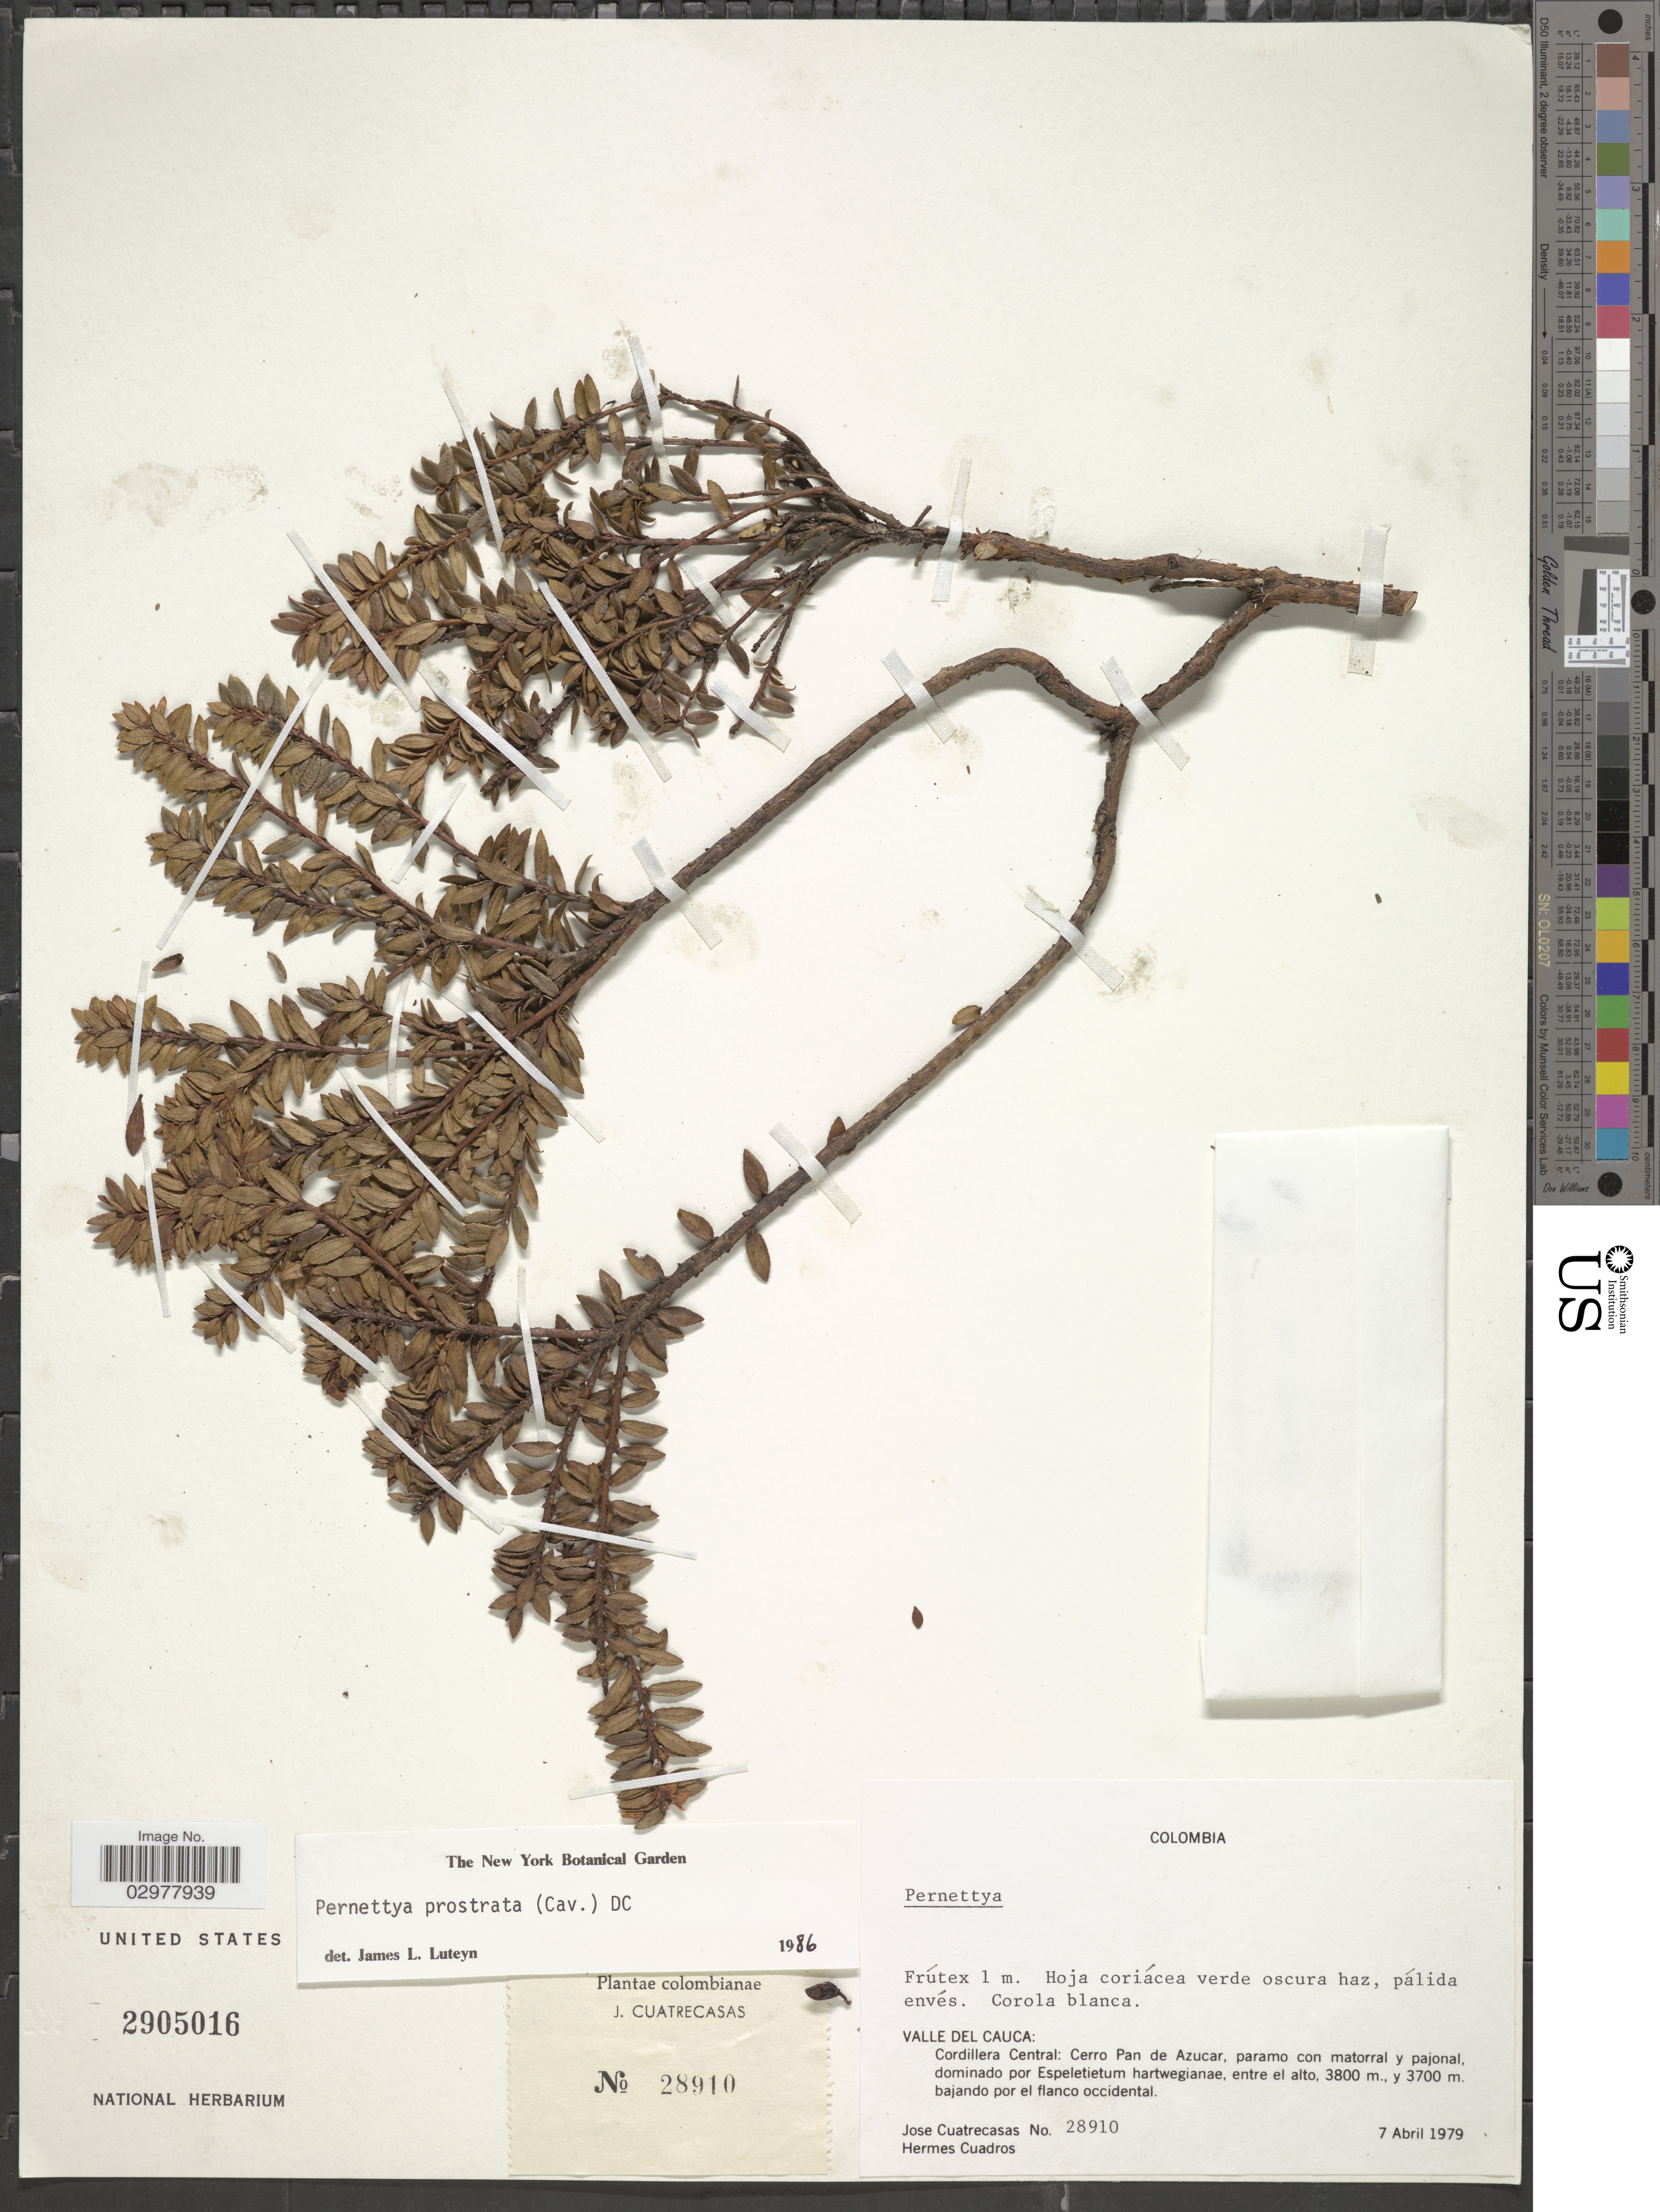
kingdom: Plantae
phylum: Tracheophyta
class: Magnoliopsida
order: Ericales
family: Ericaceae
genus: Pernettya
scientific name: Pernettya prostrata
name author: (Cav.) DC.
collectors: J. Cuatrecasas & H. Cuadros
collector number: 28910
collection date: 1979-04-07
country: Colombia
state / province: Valle del Cauca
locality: Cordillera Central: Cerro Pan de Azucar.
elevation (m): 3700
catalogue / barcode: US 2905016